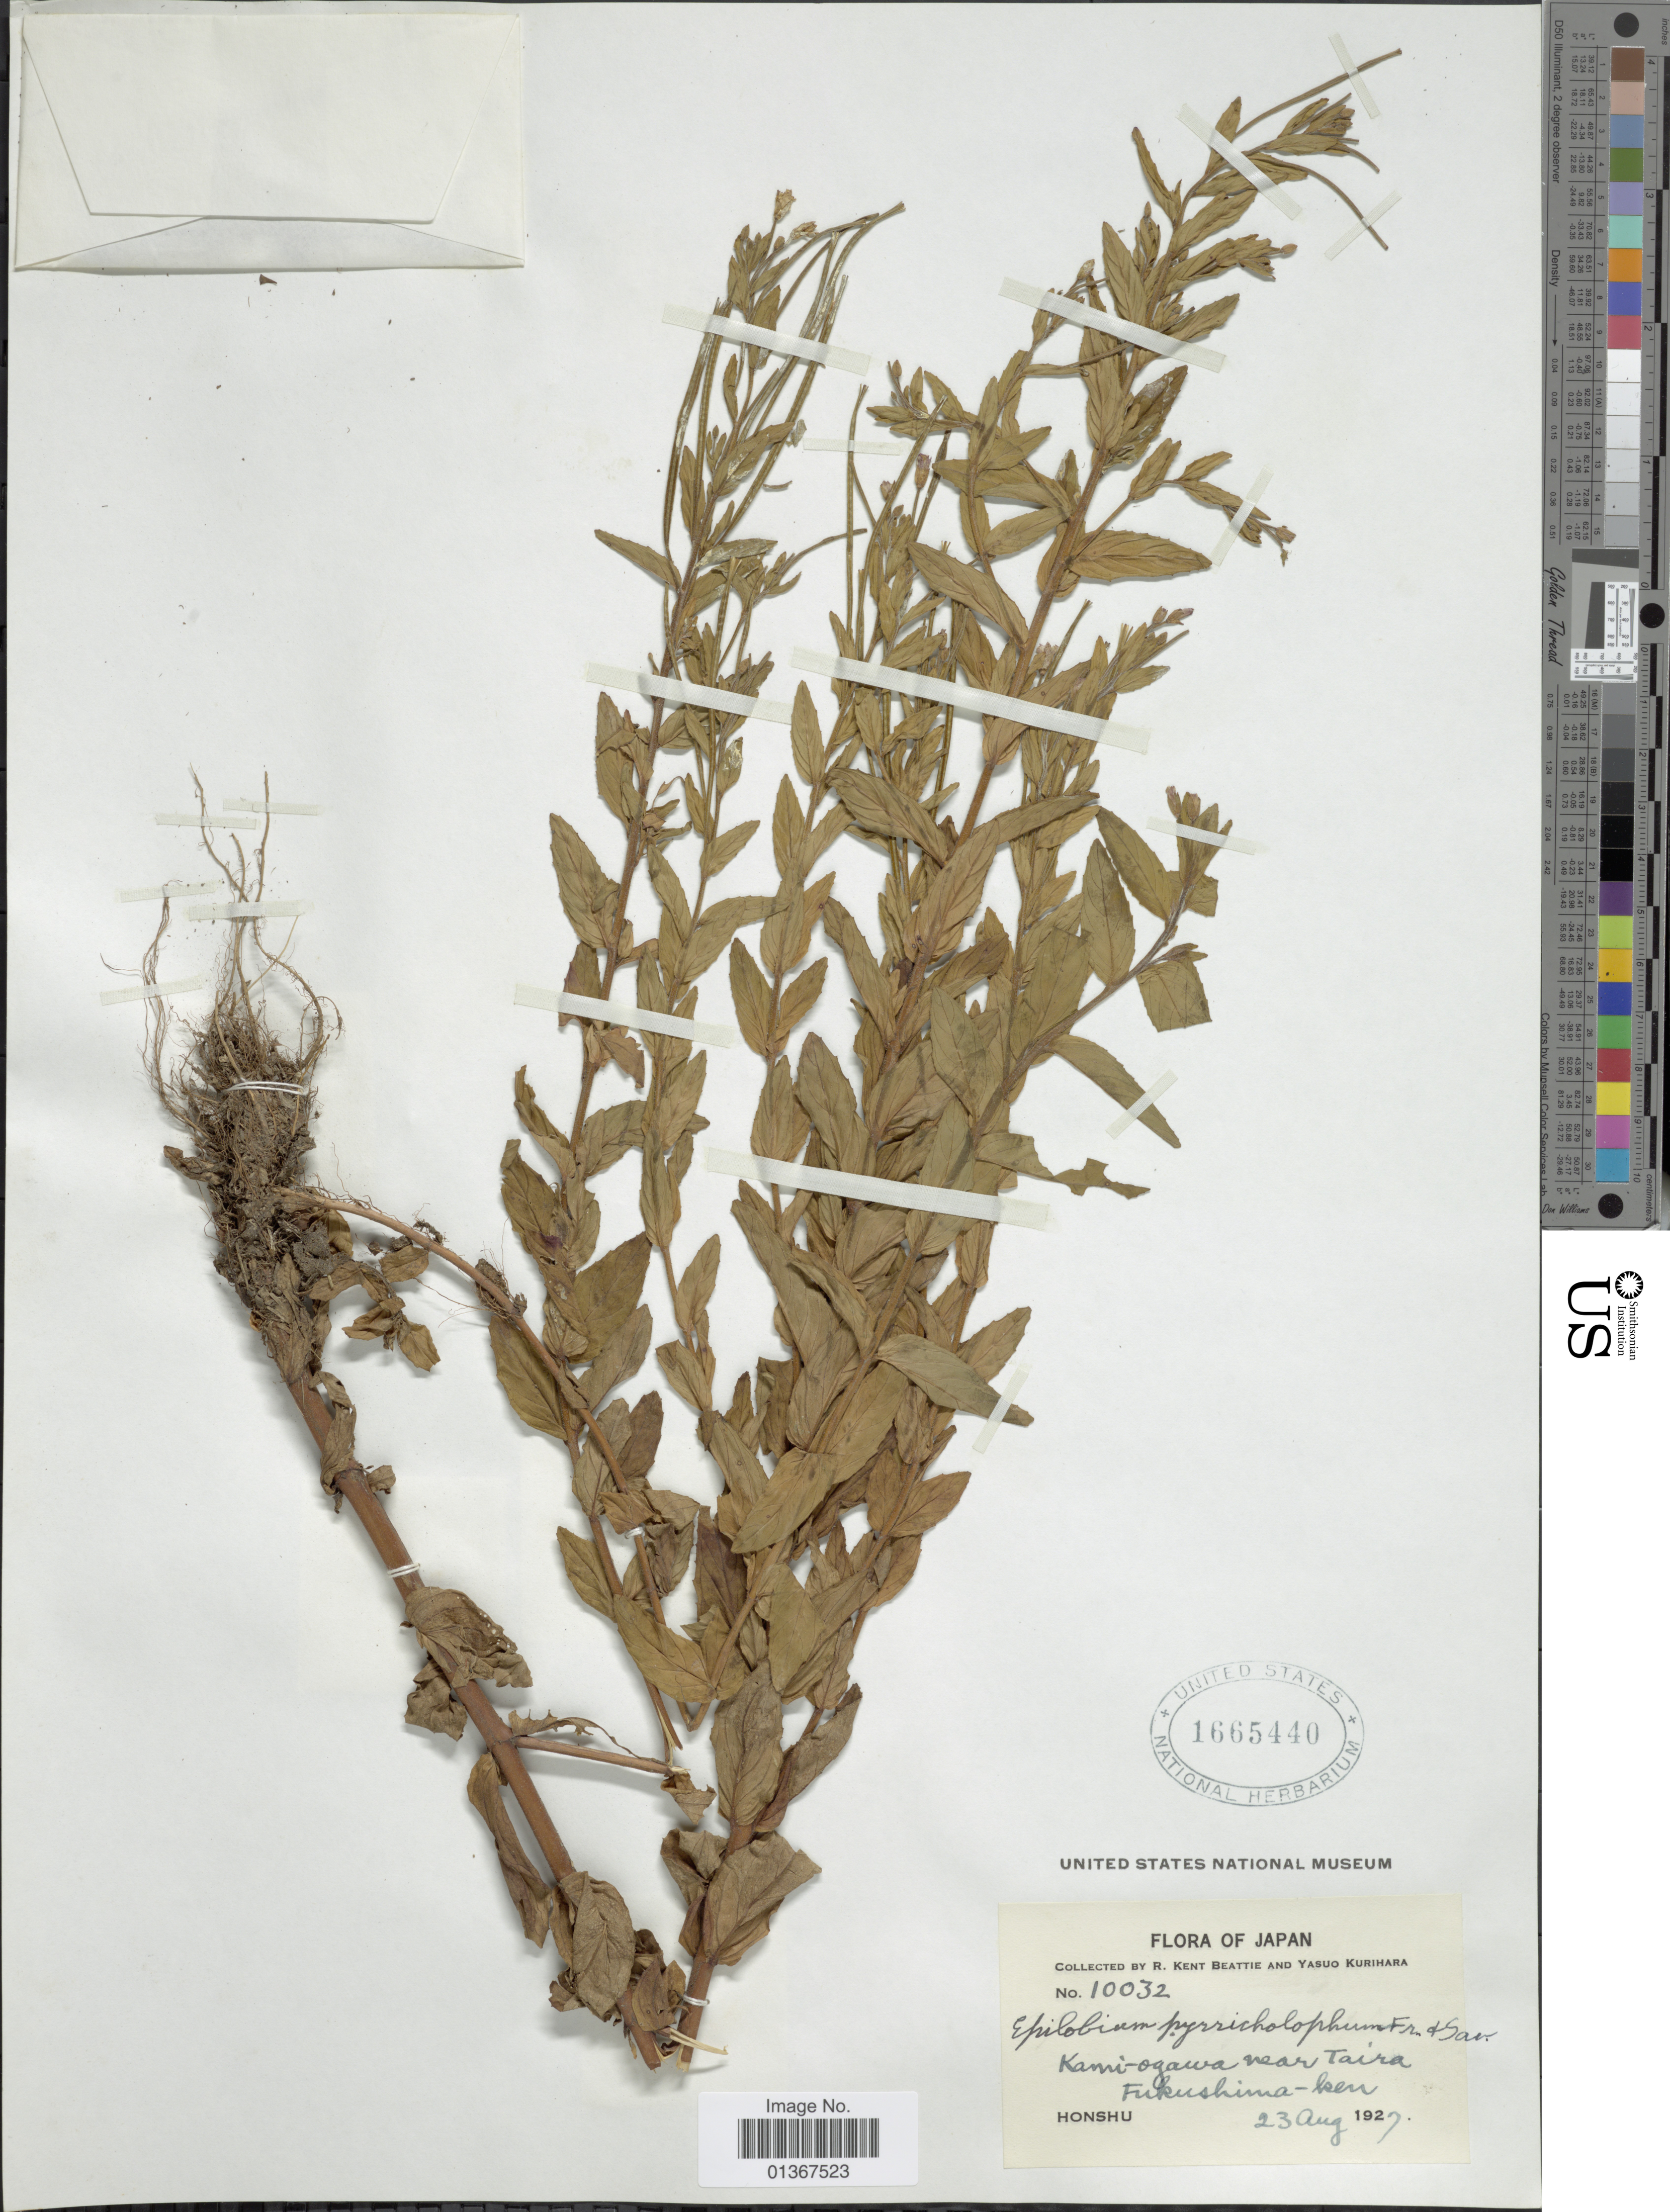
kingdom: Plantae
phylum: Tracheophyta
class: Magnoliopsida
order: Myrtales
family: Onagraceae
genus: Epilobium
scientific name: Epilobium pyrricholophum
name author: Franch. & Sav.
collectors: R. K. Beattie & Y. Kurihara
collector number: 10032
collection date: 1927-08-23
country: Japan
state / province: Hukusima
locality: Kami-ogawa near Taira Fukushima-ken.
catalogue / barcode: US 1665440